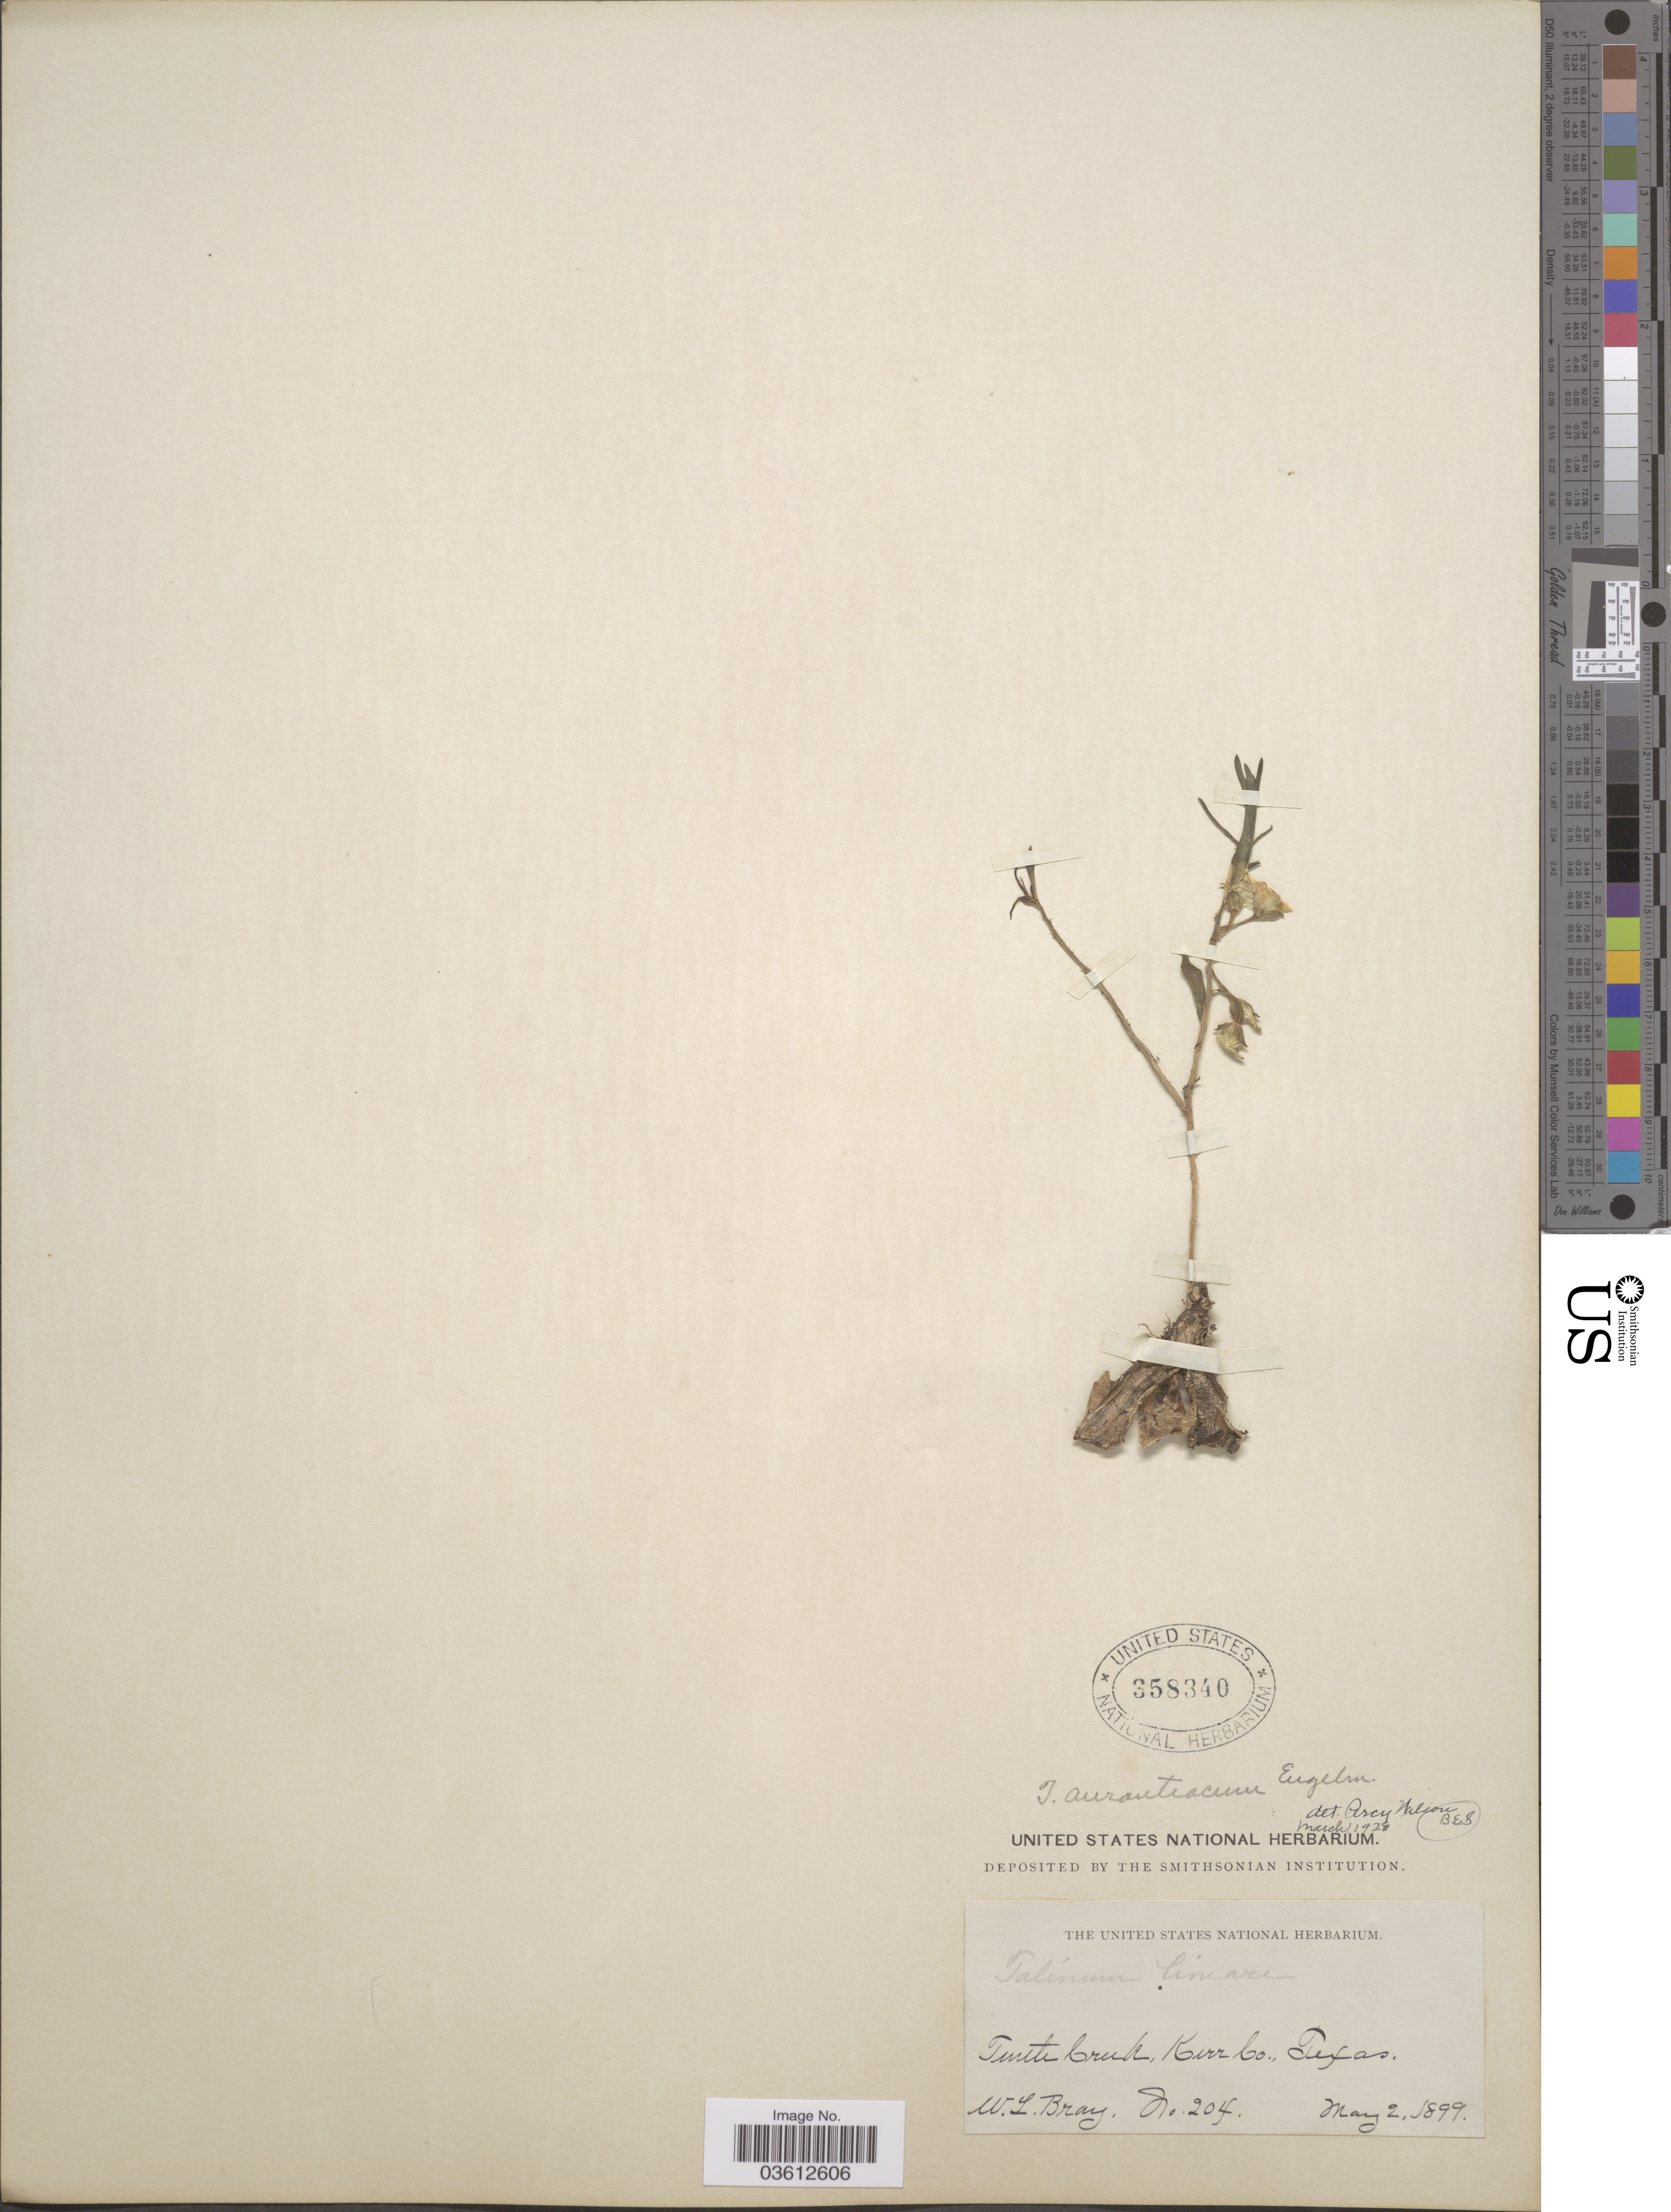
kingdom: Plantae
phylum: Tracheophyta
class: Magnoliopsida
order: Caryophyllales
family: Talinaceae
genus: Talinum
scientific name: Talinum aurantiacum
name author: Engelm. in A. Gray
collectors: W. L. Bray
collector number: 204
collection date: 1899-05-02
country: United States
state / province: Texas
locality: Turtle Creek, Kerr Co.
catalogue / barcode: US 358340